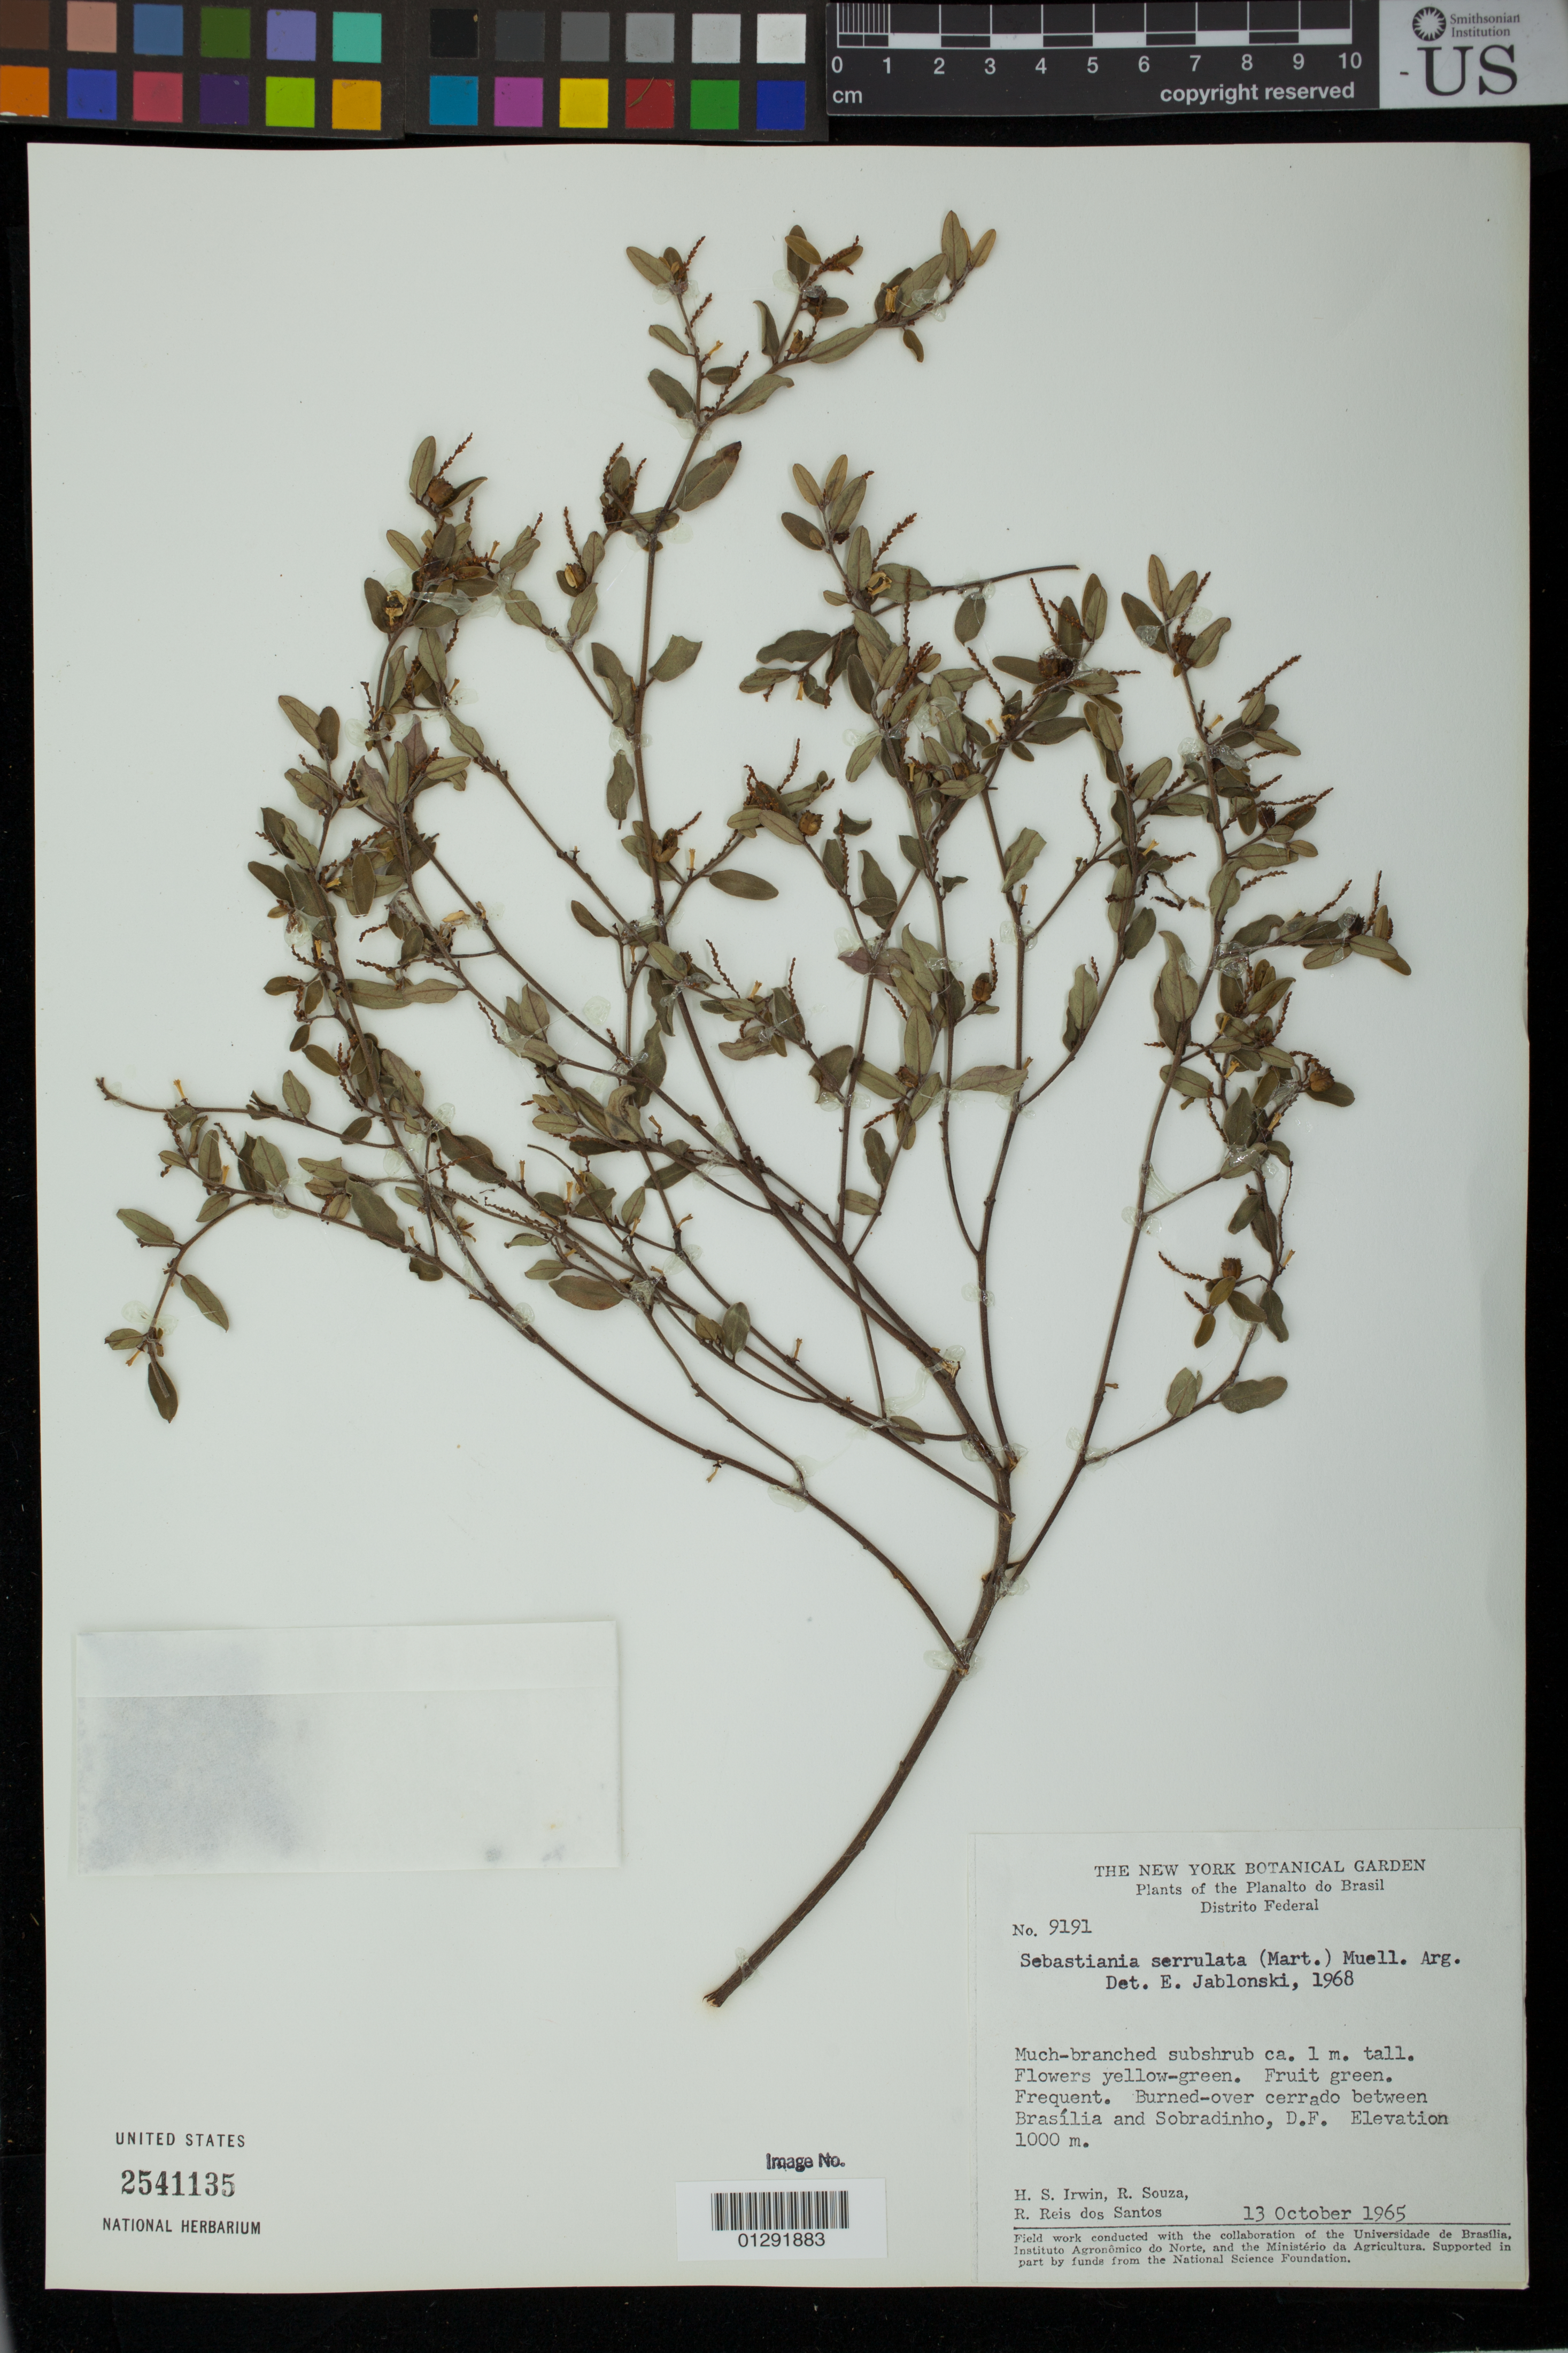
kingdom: Plantae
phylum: Tracheophyta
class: Magnoliopsida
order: Malpighiales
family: Euphorbiaceae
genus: Sebastiania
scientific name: Sebastiania serrulata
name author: (Mart.) Müll. Arg.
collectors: H. Irwin, R. Souza & R. Reis dos Santos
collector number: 9191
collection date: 1965-10-13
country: Brazil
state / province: Distrito Federal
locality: Between Brasilia and Sobradinho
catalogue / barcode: US 2541135